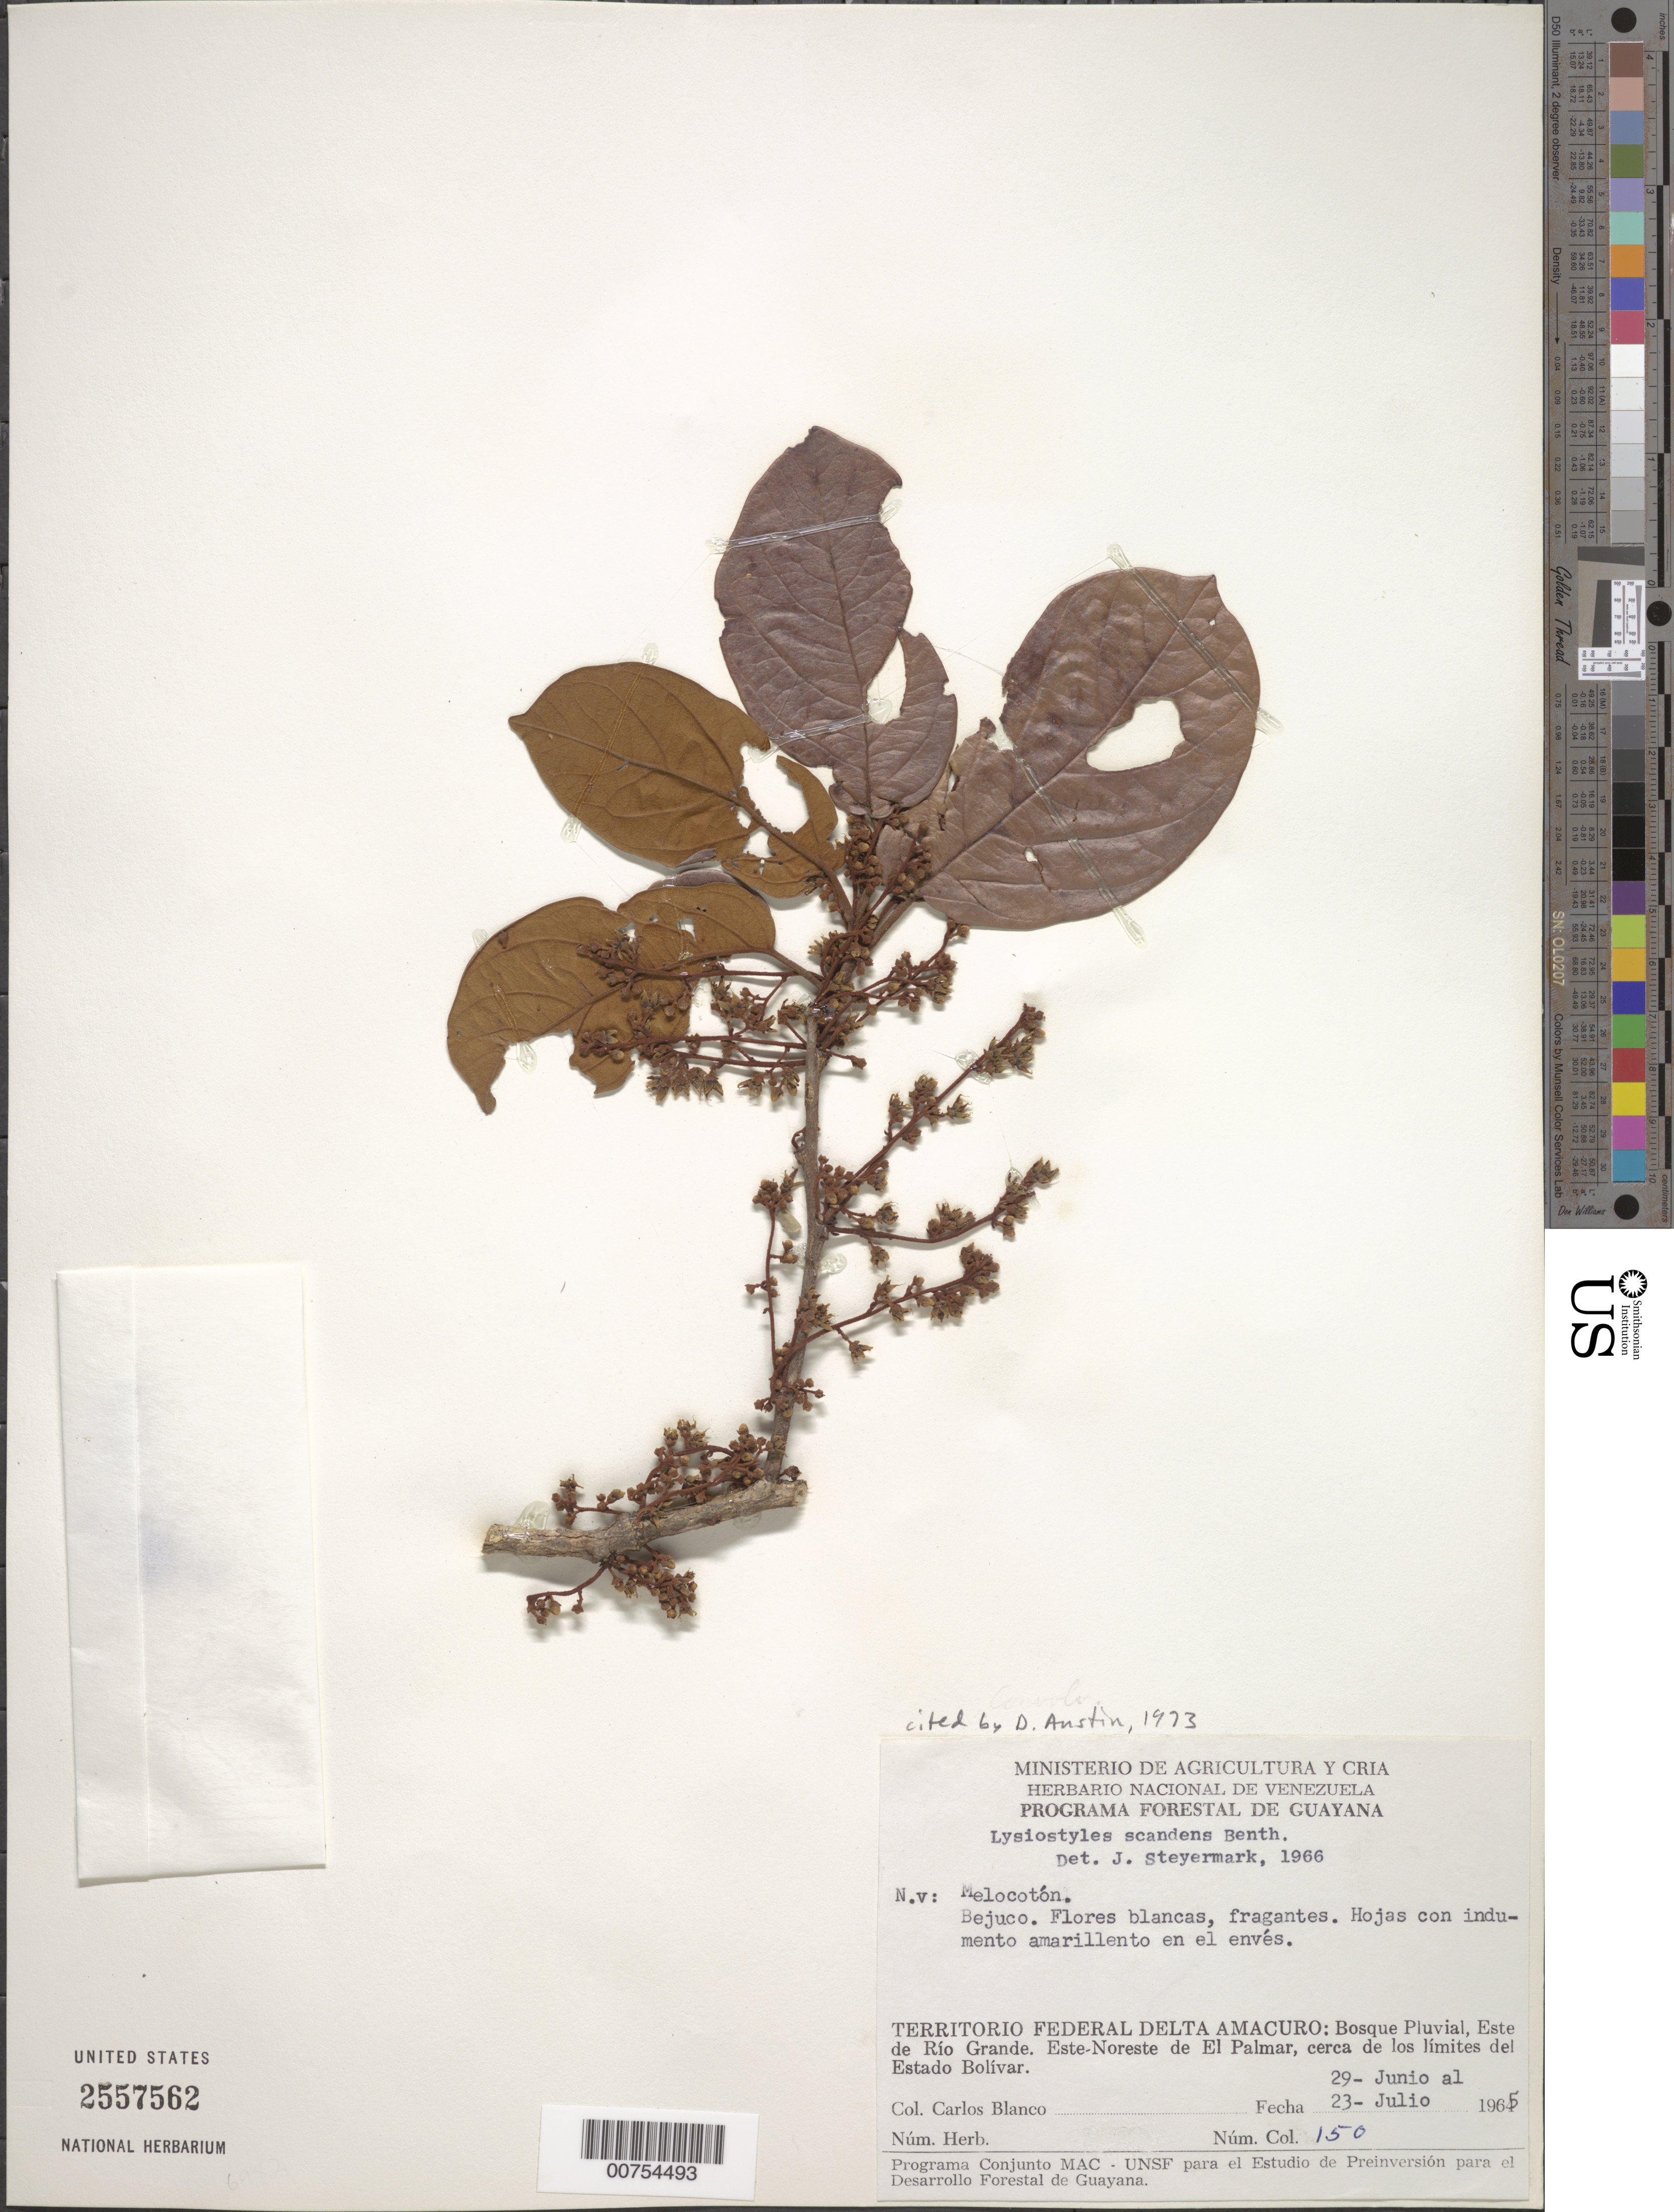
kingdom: Plantae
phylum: Tracheophyta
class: Magnoliopsida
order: Solanales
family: Convolvulaceae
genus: Lysiostyles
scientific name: Lysiostyles scandens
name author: Benth.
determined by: Austin, D. F.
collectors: C. A. Blanco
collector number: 150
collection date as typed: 29-Jun-65 to 23-Jul-65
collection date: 1965-06-29/1965-07-23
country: Venezuela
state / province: Delta Amacuro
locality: Río Grande, Este de; Este-Noreste de El Palmar, cerca de los limites del Estado Bolívar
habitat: Rainforest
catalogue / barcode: US 2557562